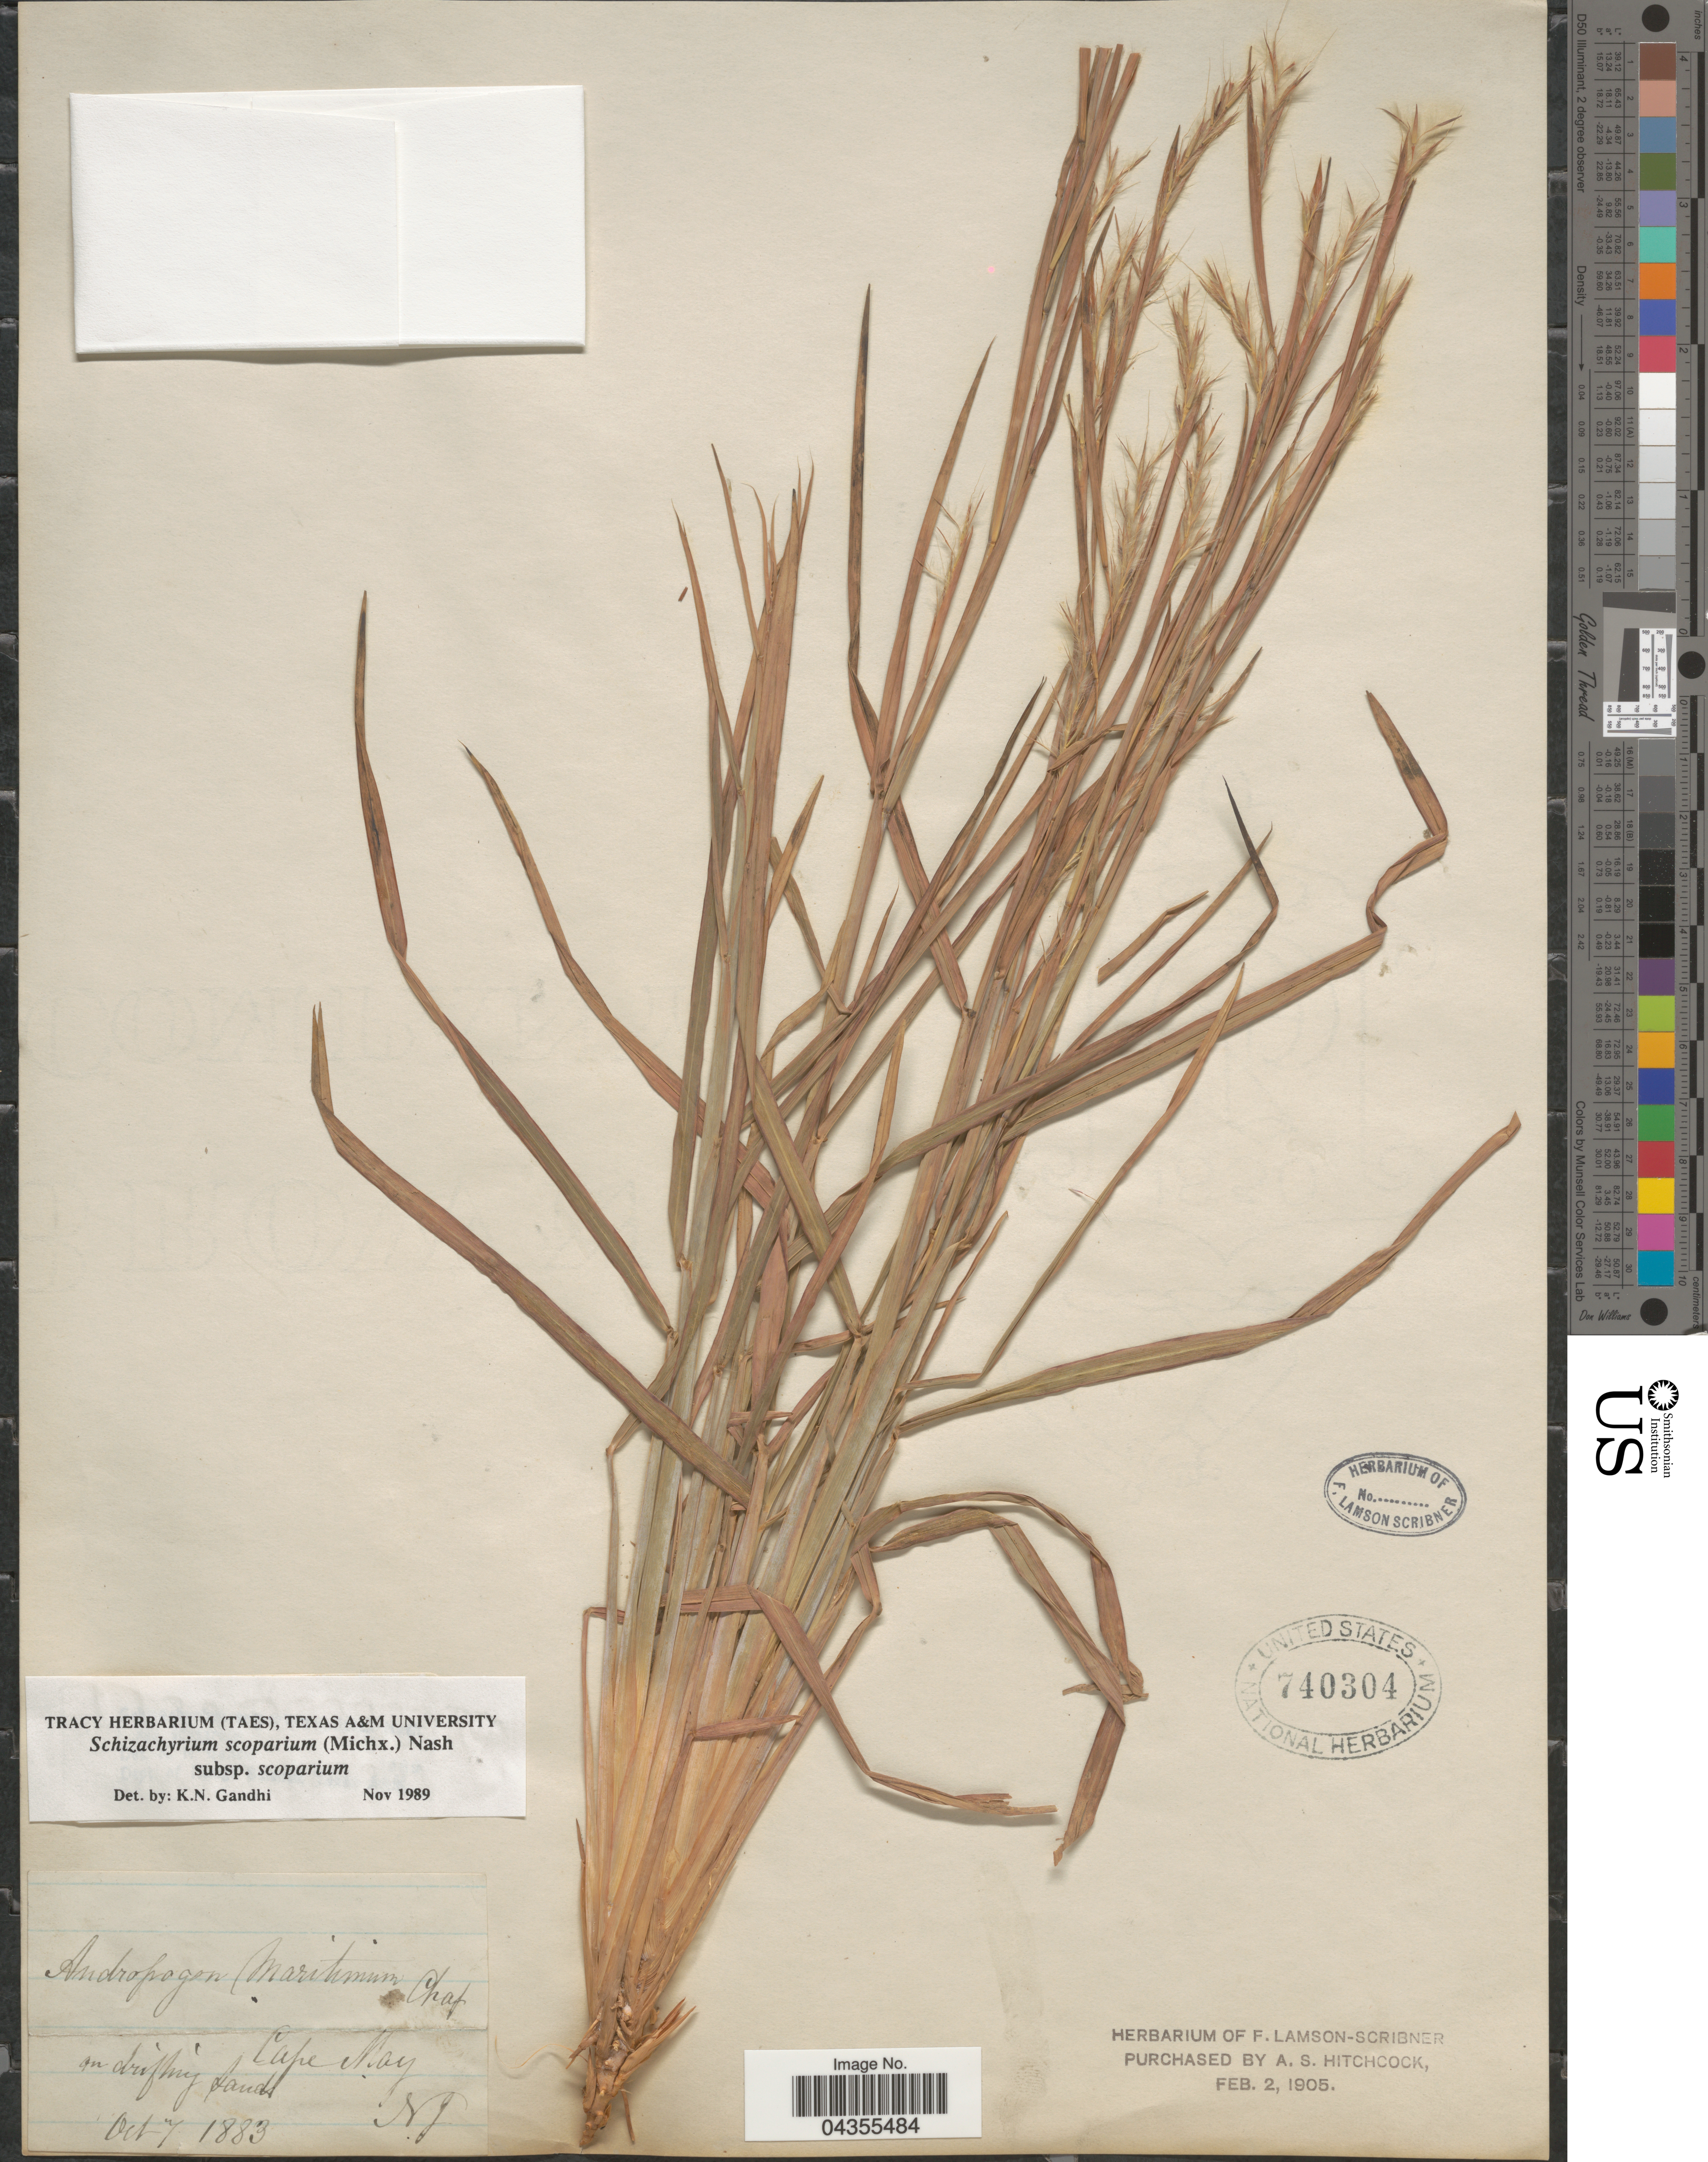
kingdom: Plantae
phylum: Tracheophyta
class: Liliopsida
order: Poales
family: Poaceae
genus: Schizachyrium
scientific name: Schizachyrium scoparium var. scoparium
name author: (Michx.) Nash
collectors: ex herb. F. Lamson Scribner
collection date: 1883-10-07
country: United States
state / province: New Jersey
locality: Cape May.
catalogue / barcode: US 740304